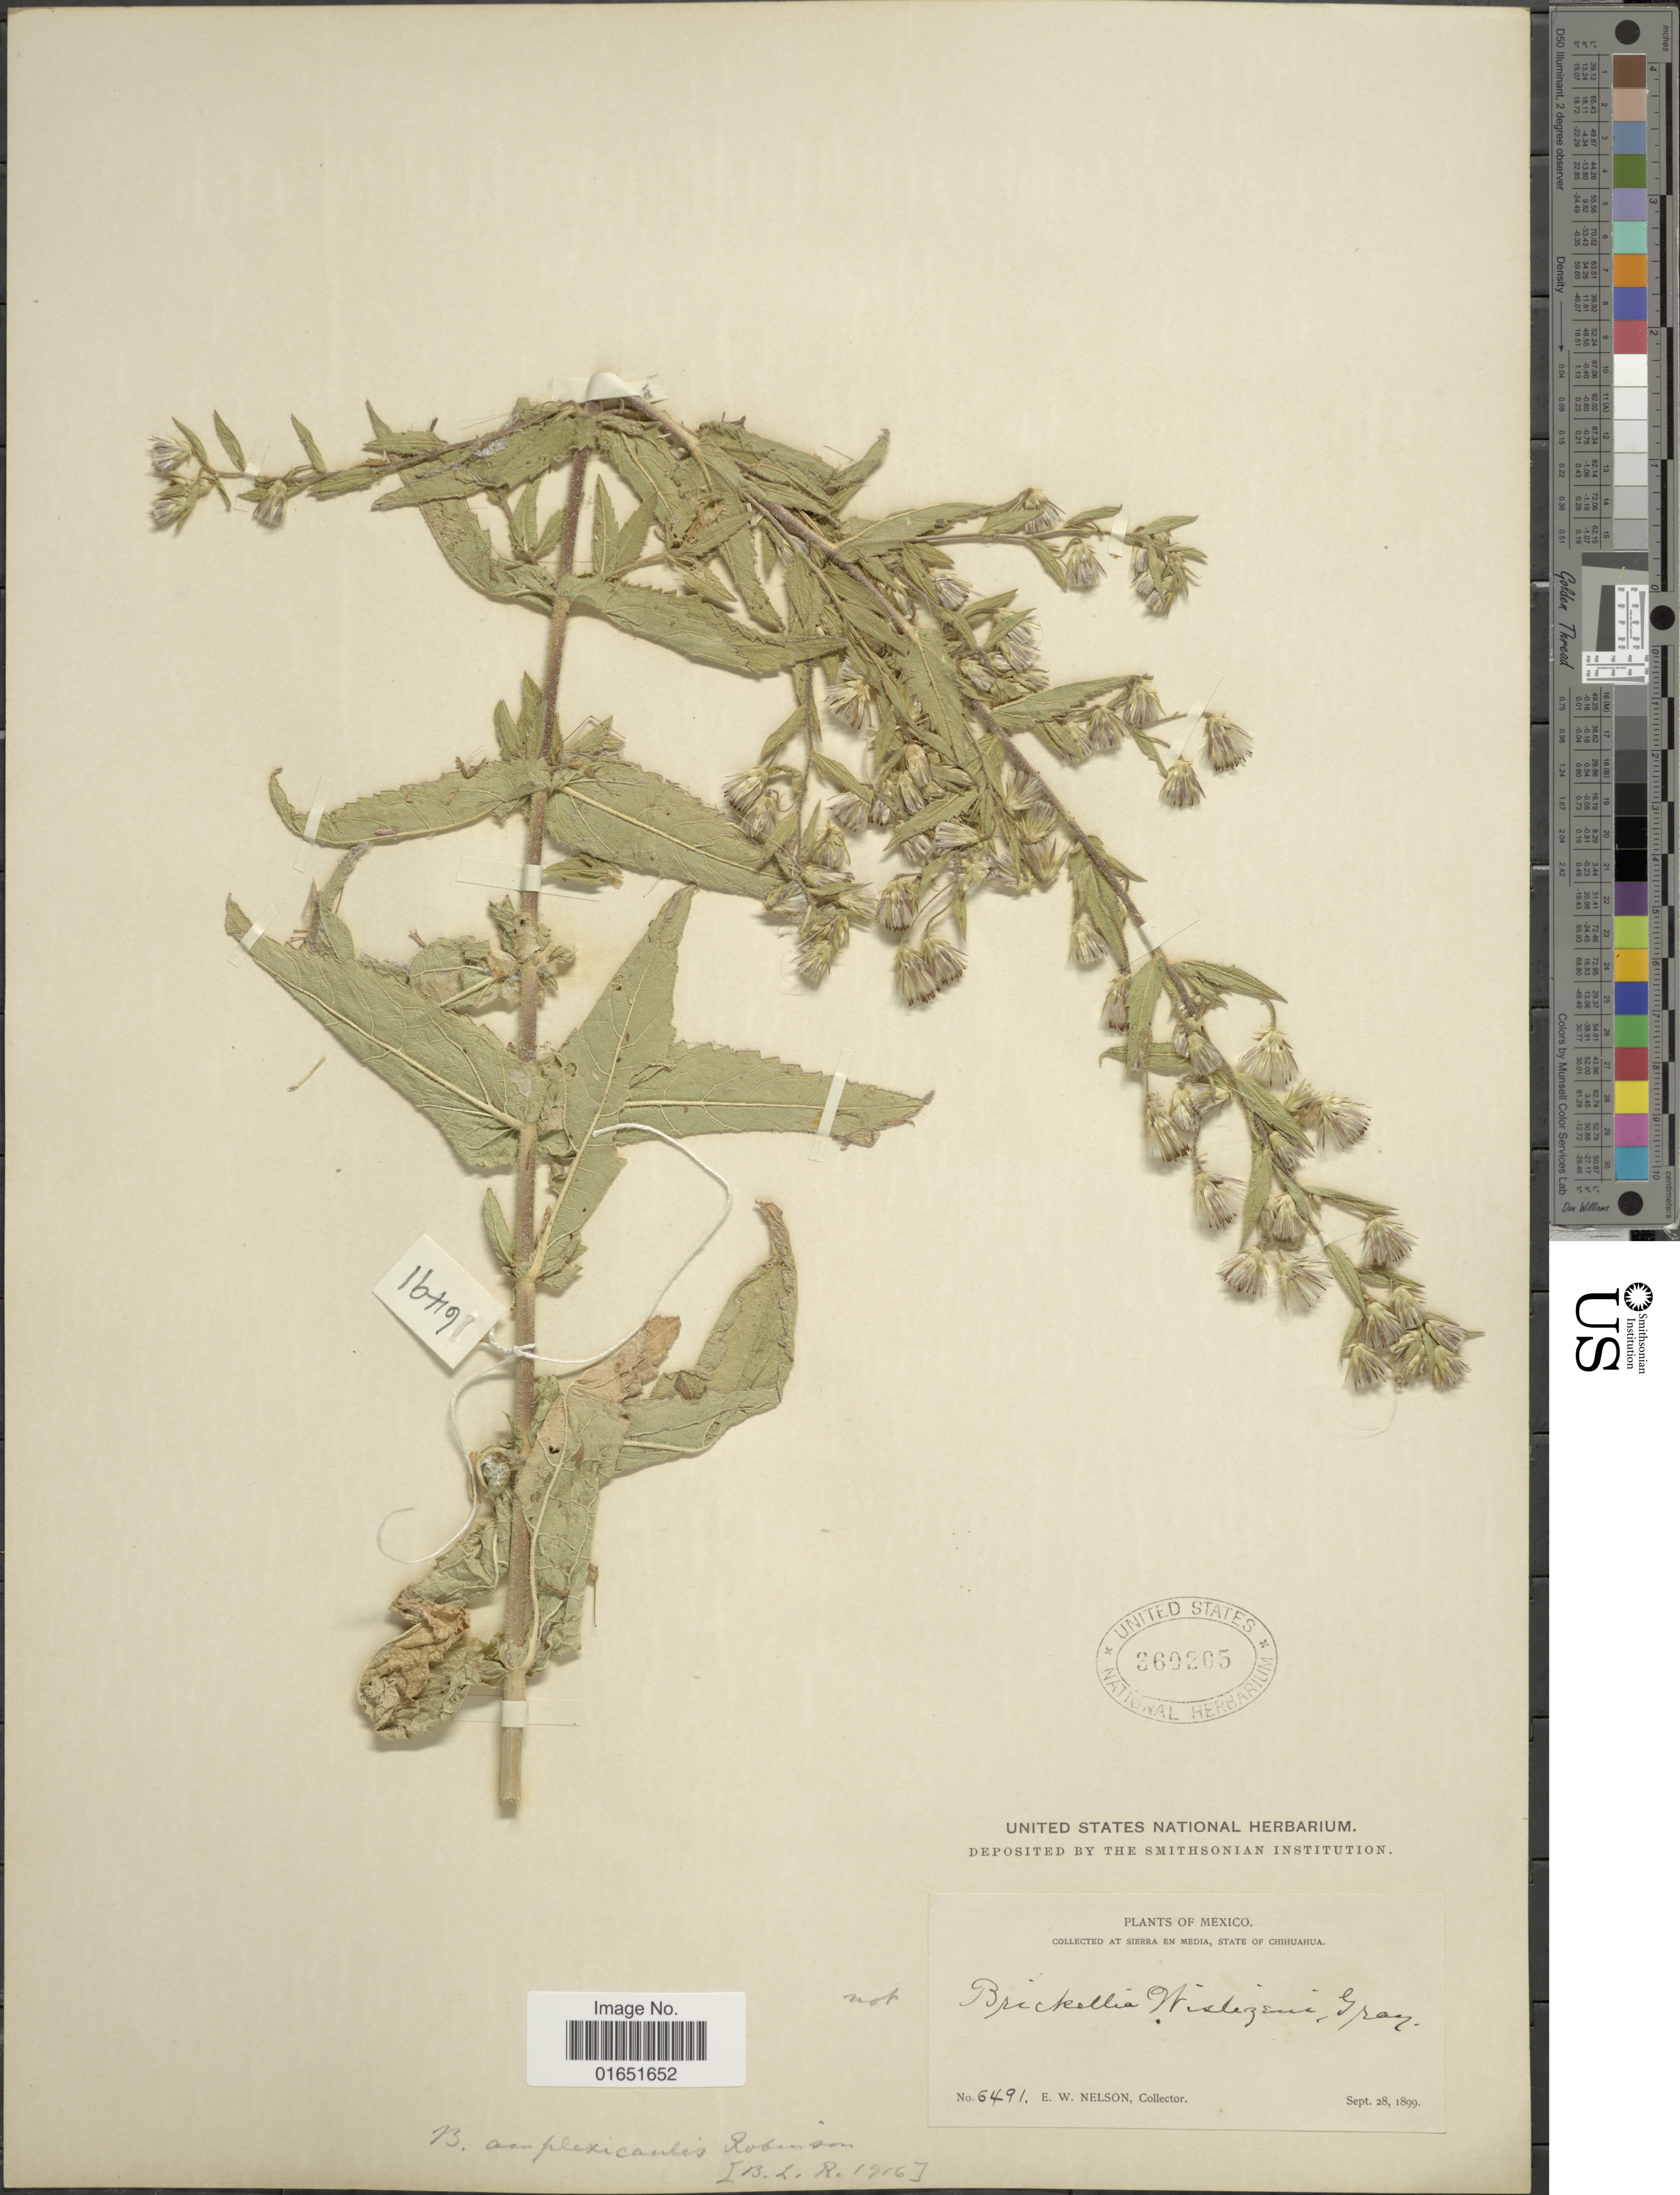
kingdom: Plantae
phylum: Tracheophyta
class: Magnoliopsida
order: Asterales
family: Asteraceae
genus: Brickellia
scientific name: Brickellia amplexicaulis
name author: B.L. Rob.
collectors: E. W. Nelson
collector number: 6491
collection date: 1899-09-28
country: Mexico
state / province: Chihuahua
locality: At Sierra en Media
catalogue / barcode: US 360205